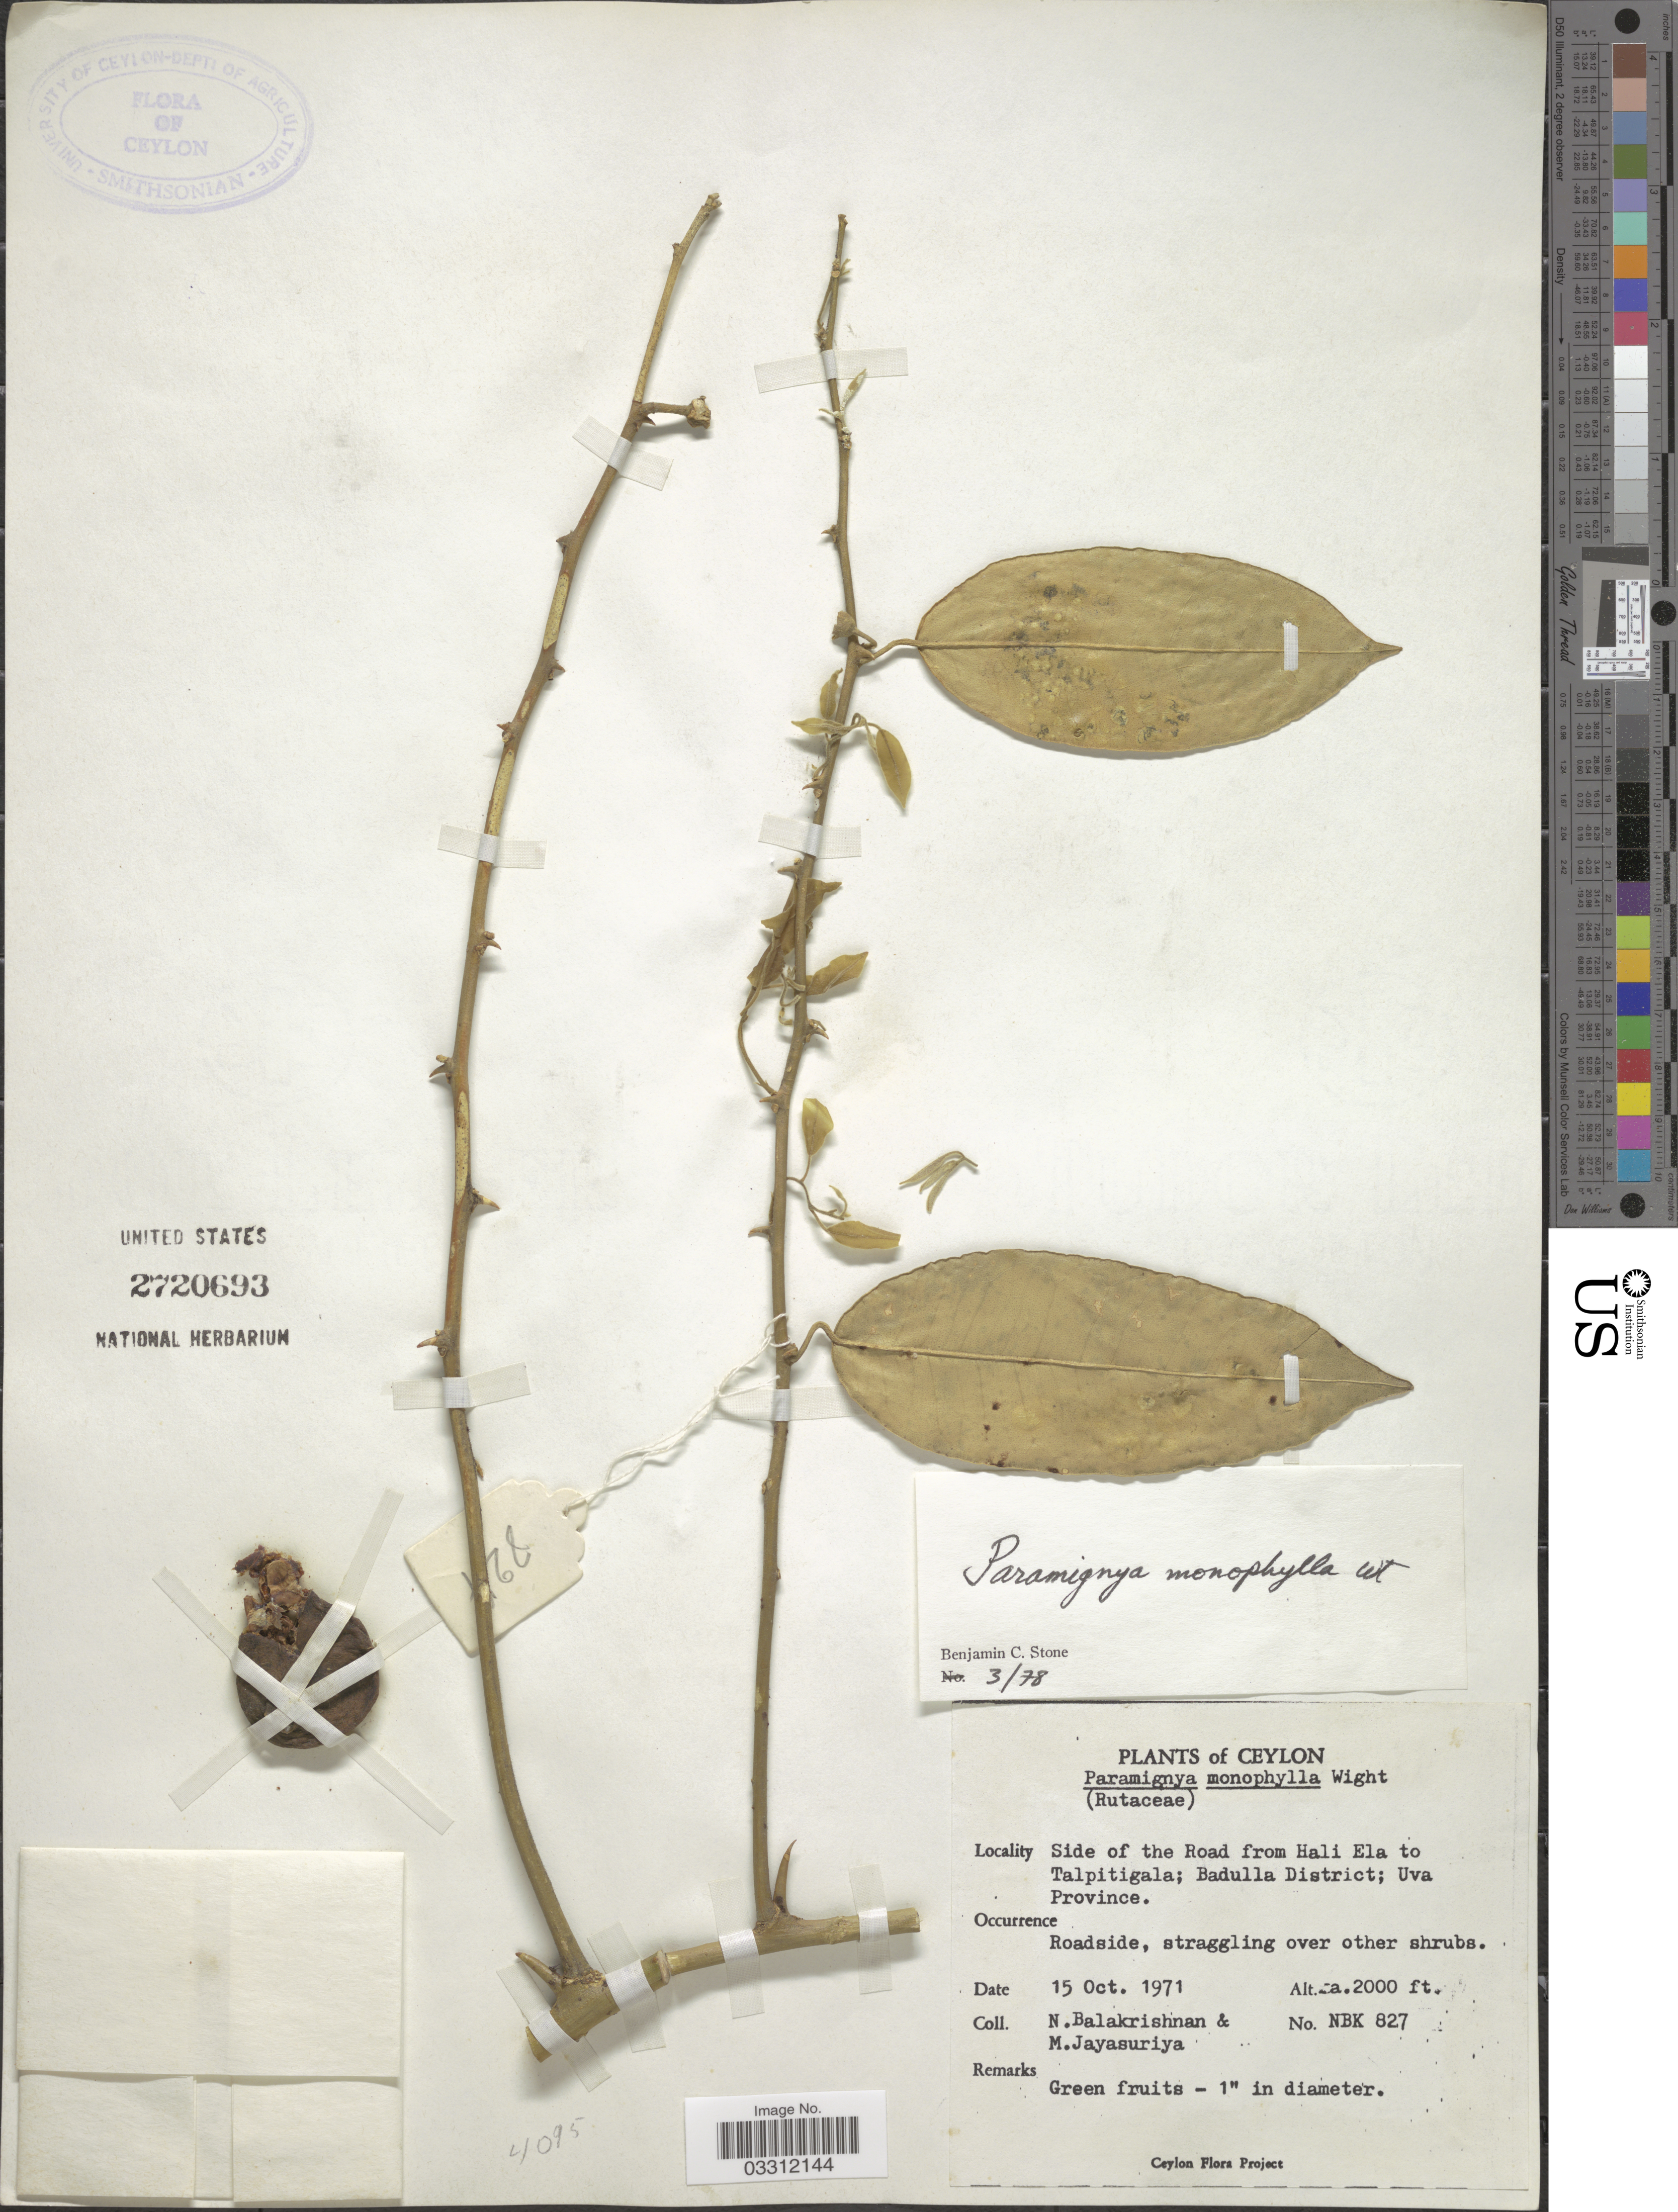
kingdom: Plantae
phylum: Tracheophyta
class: Magnoliopsida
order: Sapindales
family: Rutaceae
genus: Paramignya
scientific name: Paramignya monophylla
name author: Wight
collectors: N. Balakrishnan & M. Jayasuriya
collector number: NBK827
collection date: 1971-10-15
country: Sri Lanka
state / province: Uva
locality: Ceylon, Side of the Road from Hali Ela to Talpitigala; Badulla District.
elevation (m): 610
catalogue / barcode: US 2720693